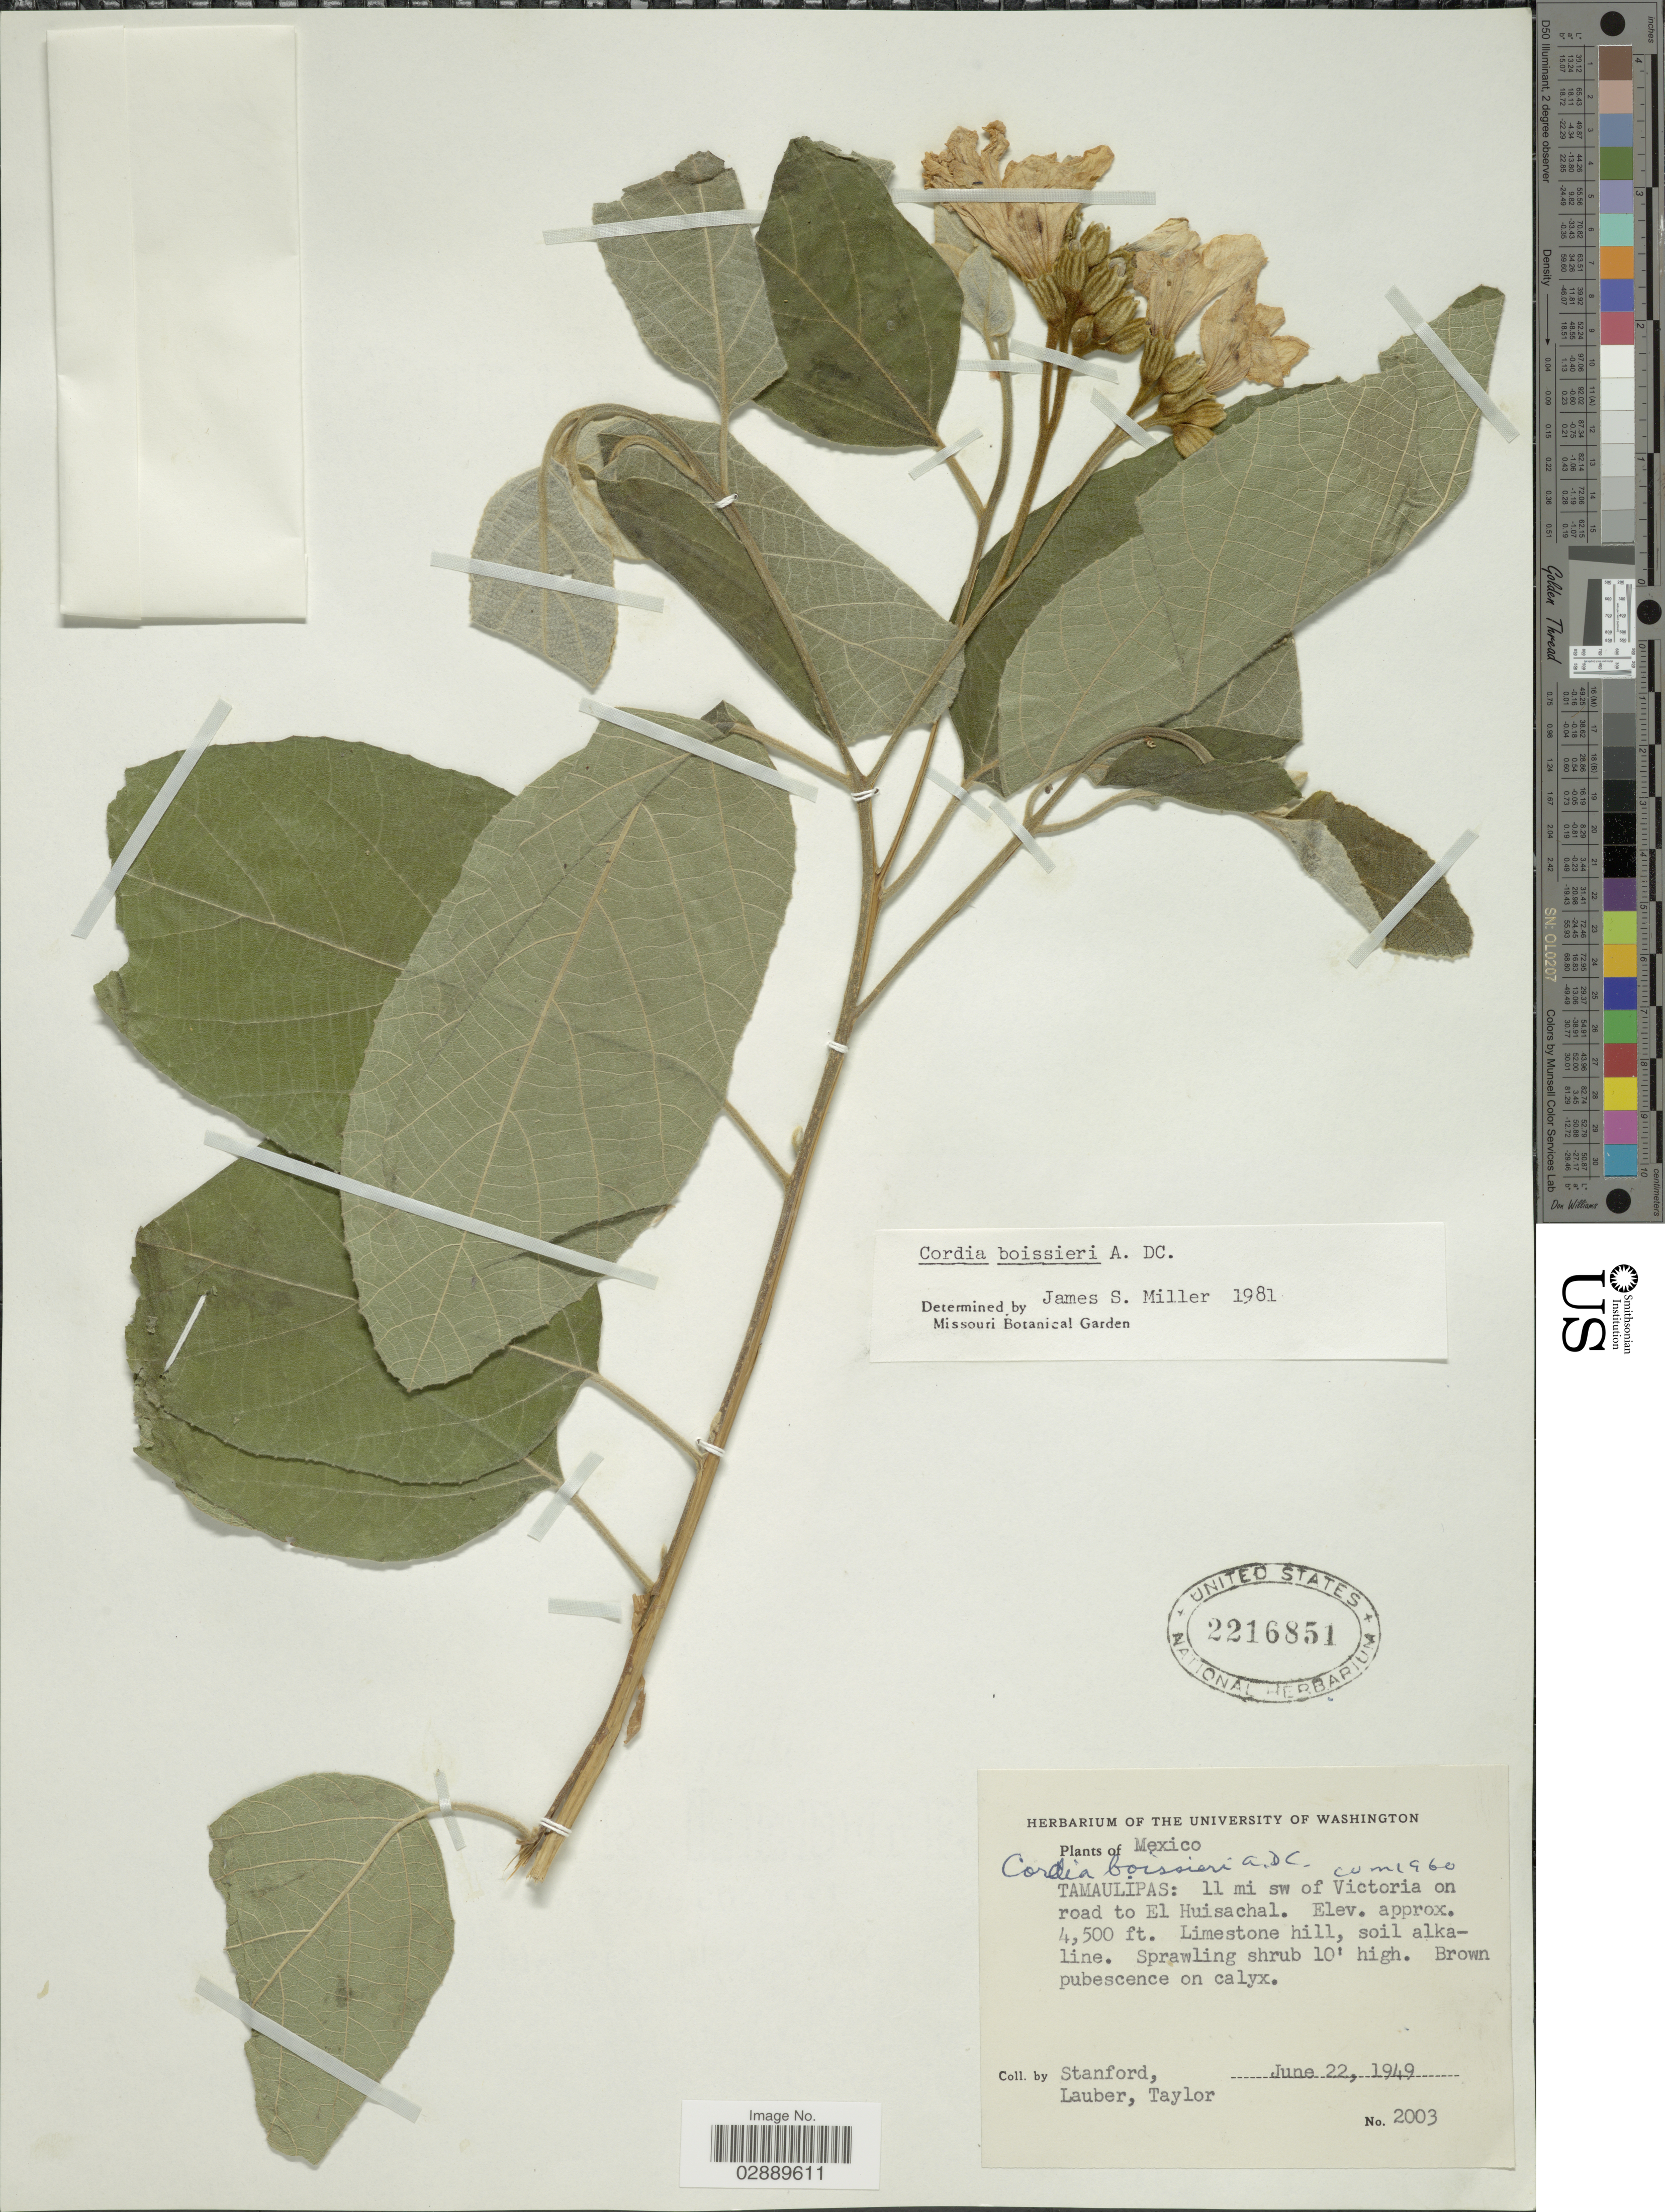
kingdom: Plantae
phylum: Tracheophyta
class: Magnoliopsida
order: Boraginales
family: Cordiaceae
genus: Cordia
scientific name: Cordia boissieri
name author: A. DC.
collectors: -. Stanford, -. Lauber & -. Taylor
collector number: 2003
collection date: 1949-06-22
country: Mexico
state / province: Tamaulipas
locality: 11 mi sw of Victoria on road to El Huisachal.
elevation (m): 1372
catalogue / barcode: US 2216851